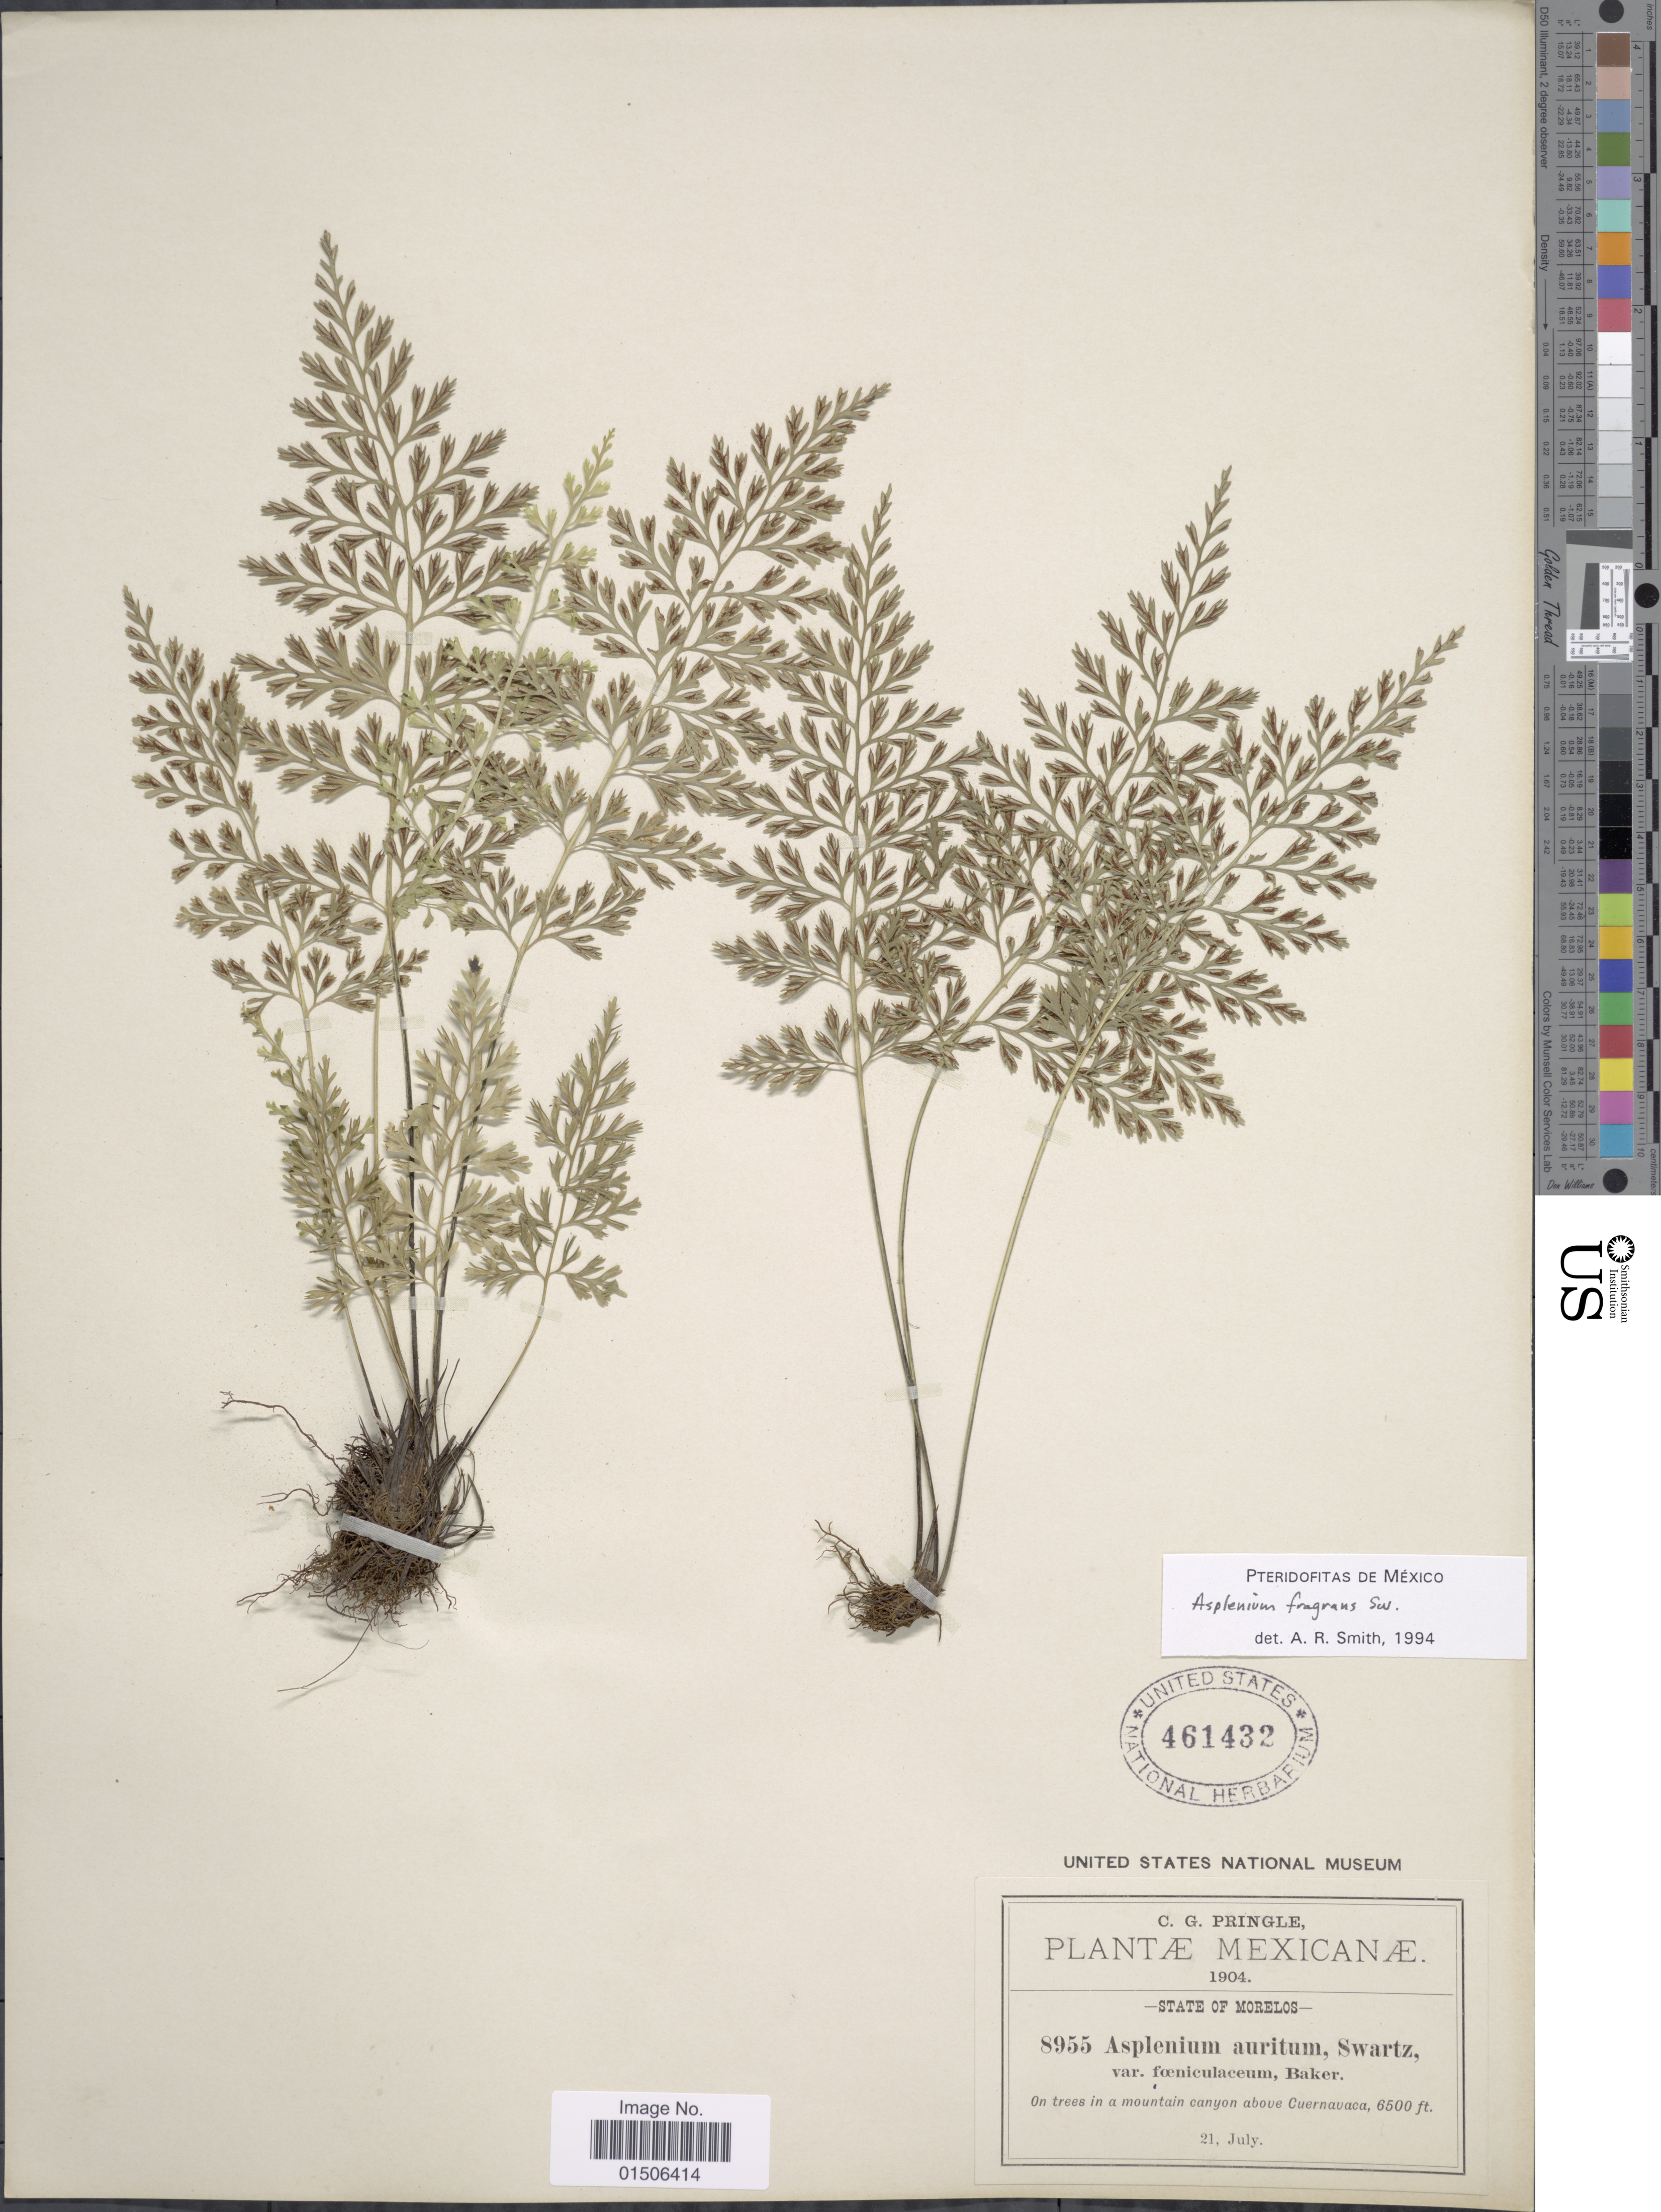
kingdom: Plantae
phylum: Tracheophyta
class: Polypodiopsida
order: Polypodiales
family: Aspleniaceae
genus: Asplenium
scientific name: Asplenium fragrans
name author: Sw.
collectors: C. G. Pringle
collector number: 8955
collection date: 1904-07-21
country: Mexico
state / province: Morelos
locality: On trees in a mountain canyon above Cuernavaca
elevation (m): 1981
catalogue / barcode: US 461432